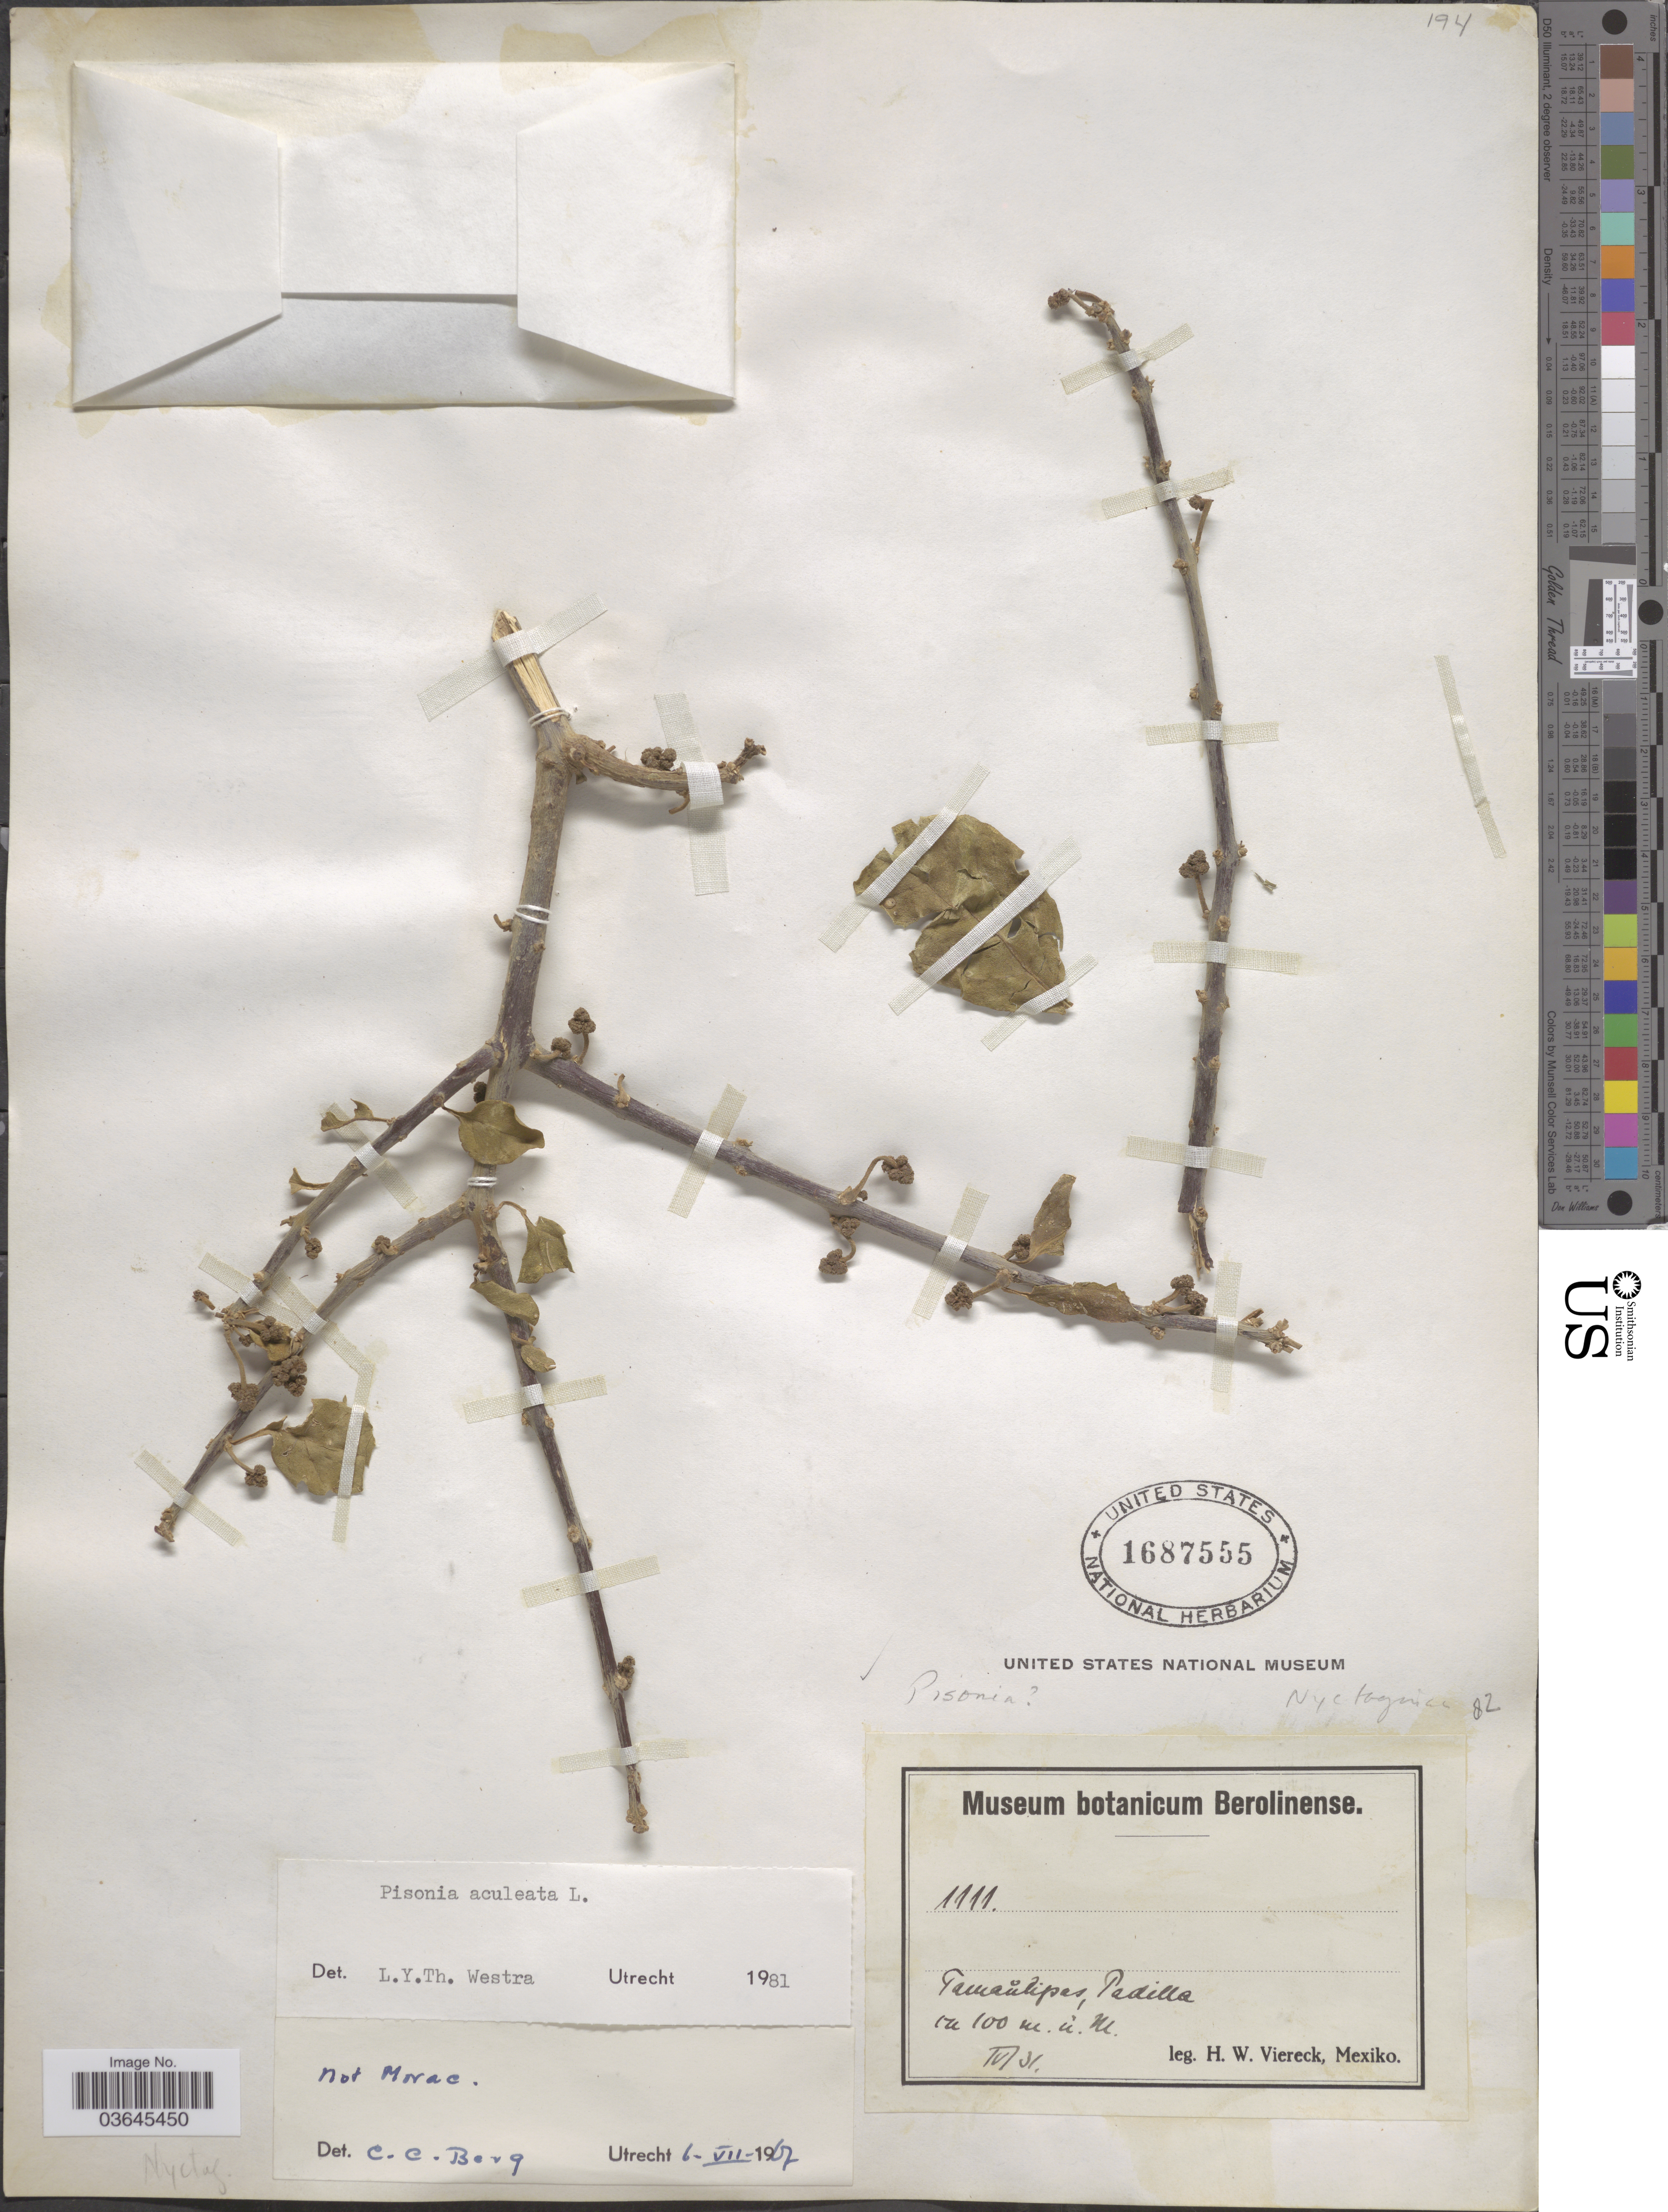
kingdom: Plantae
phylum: Tracheophyta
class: Magnoliopsida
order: Caryophyllales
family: Nyctaginaceae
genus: Pisonia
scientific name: Pisonia aculeata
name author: L.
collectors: H. W. Viereck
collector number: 1111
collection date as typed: Transcribed d/m/y: /4/31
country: Mexico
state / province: Tamaulipas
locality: Padilla.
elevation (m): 100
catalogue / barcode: US 1687555